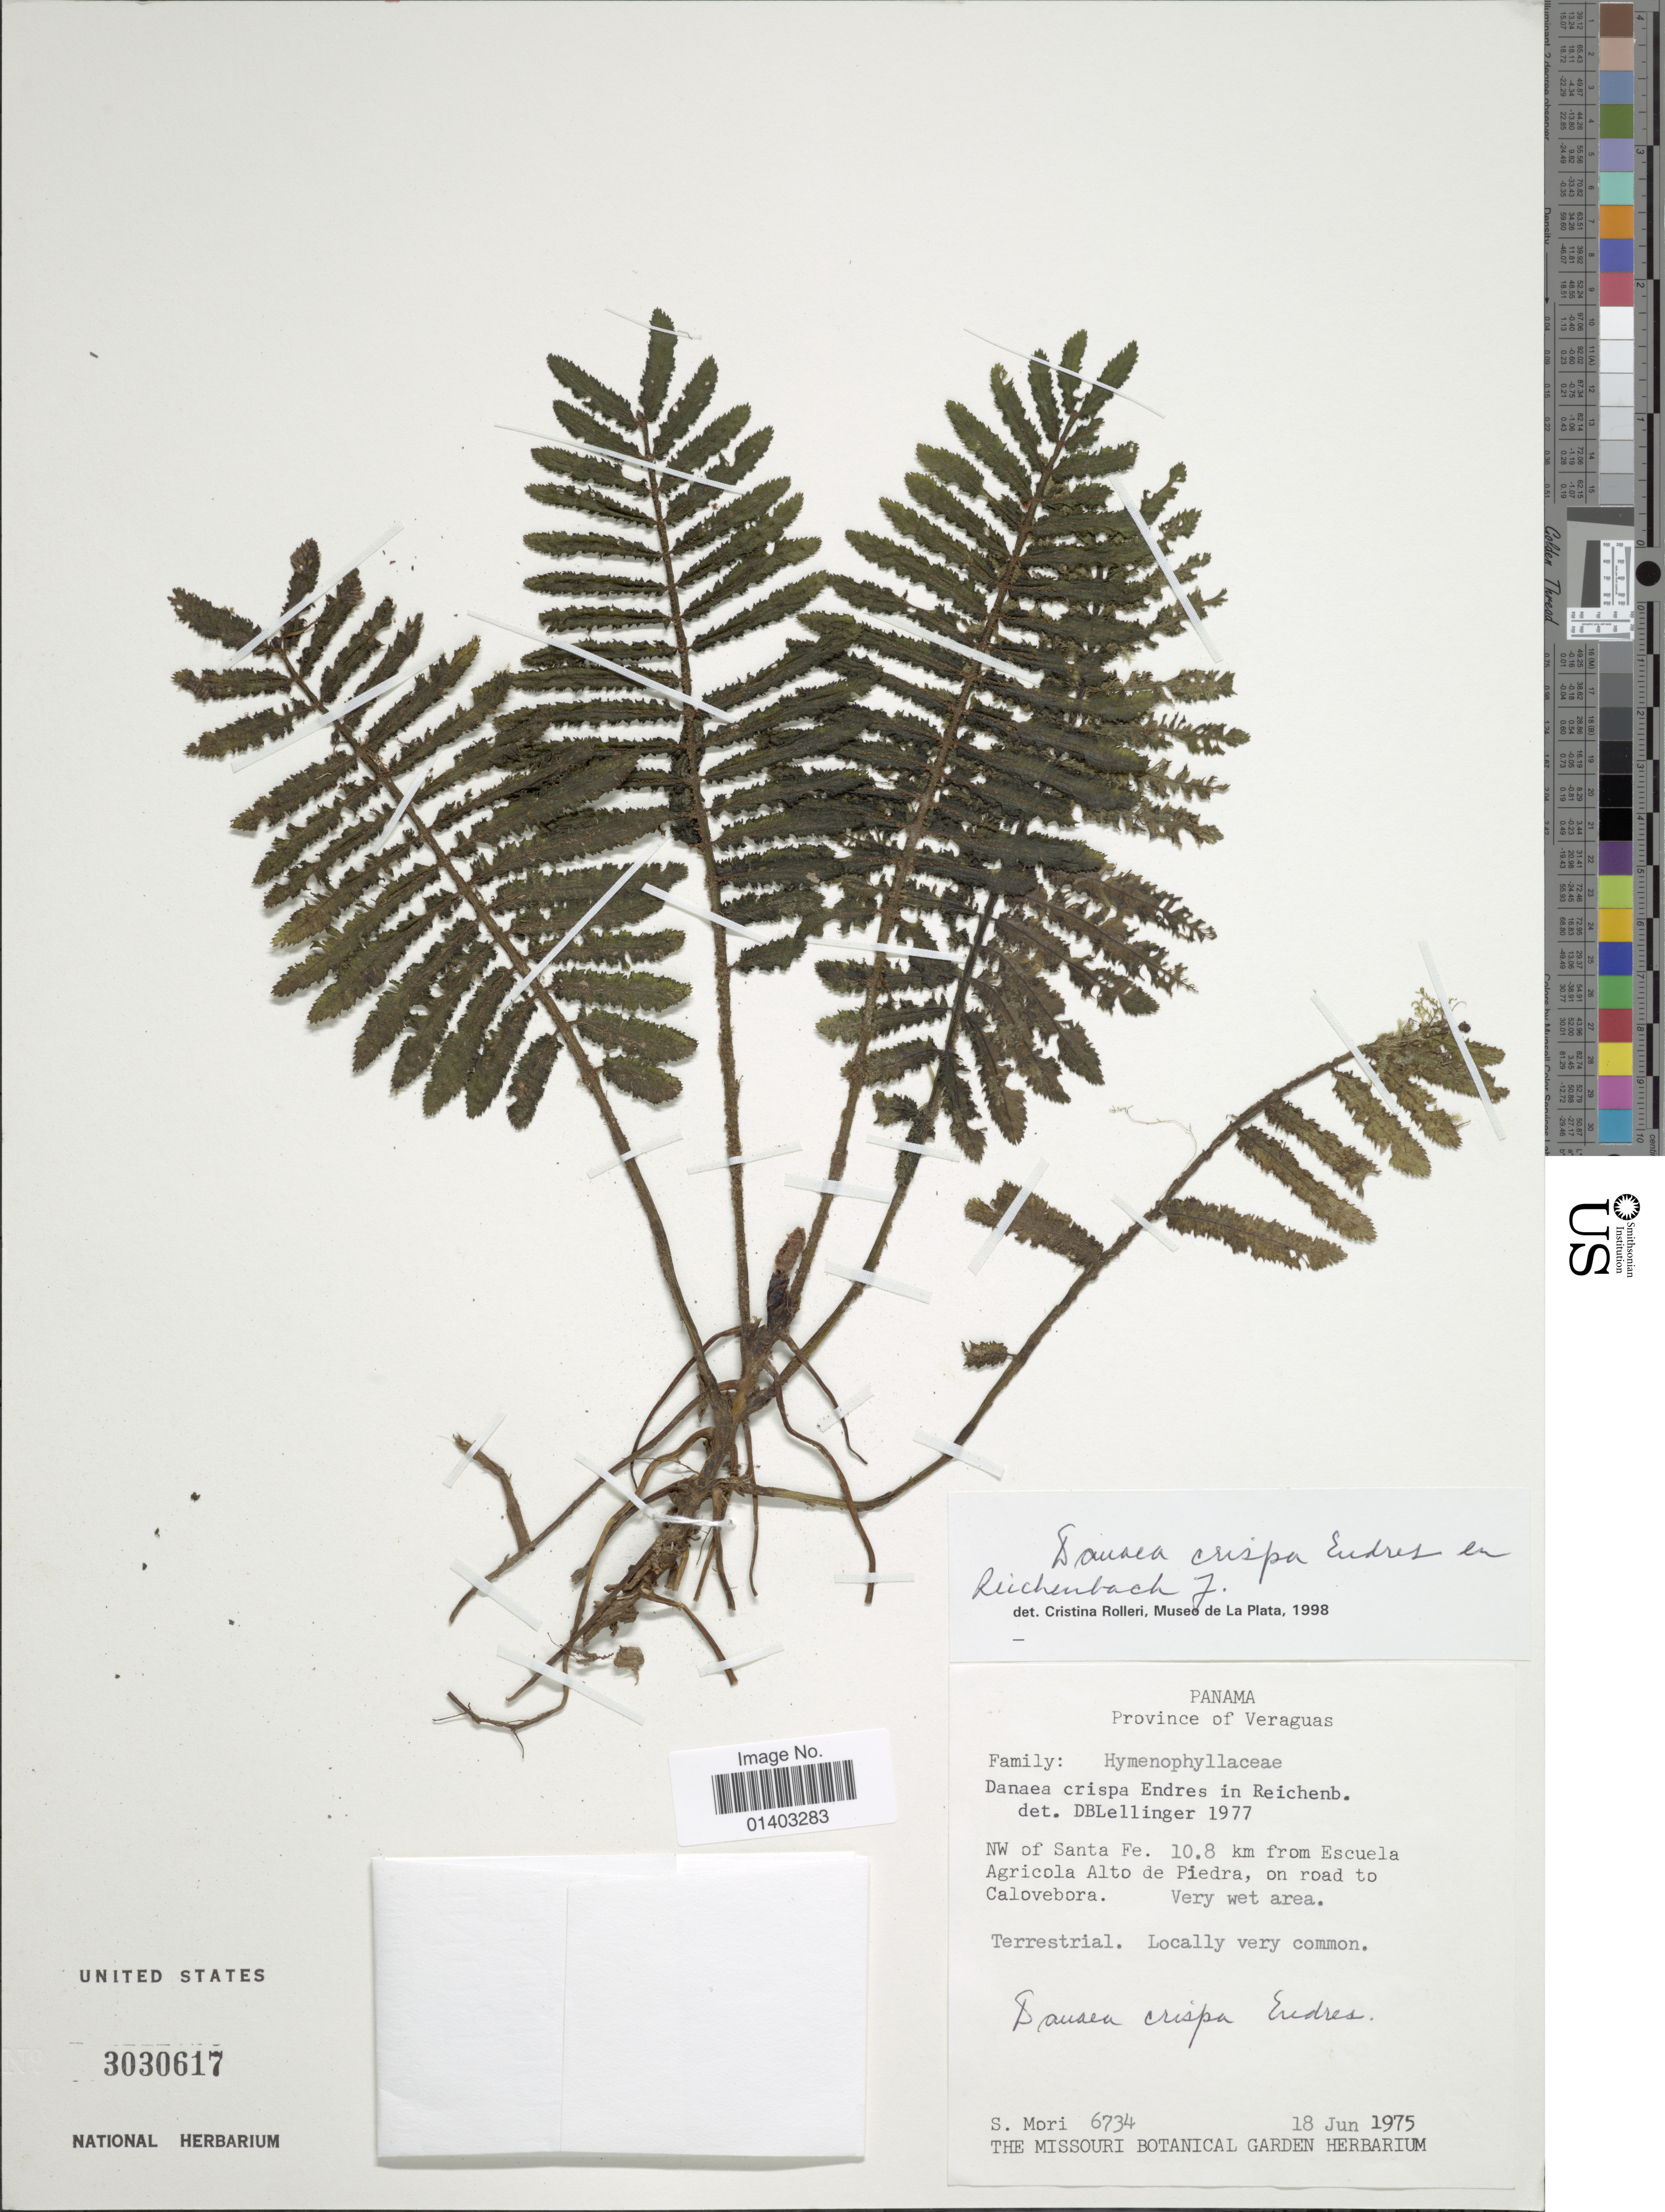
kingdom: Plantae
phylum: Tracheophyta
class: Polypodiopsida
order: Marattiales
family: Marattiaceae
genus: Danaea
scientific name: Danaea crispa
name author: Endrés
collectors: S. Mori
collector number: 6734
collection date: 1975-06-18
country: Panama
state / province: Veraguas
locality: NW of Santa Fe. 10.8 km from Escuela Agricola Alto de Piedra, on road to Calovebora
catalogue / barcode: US 3030617